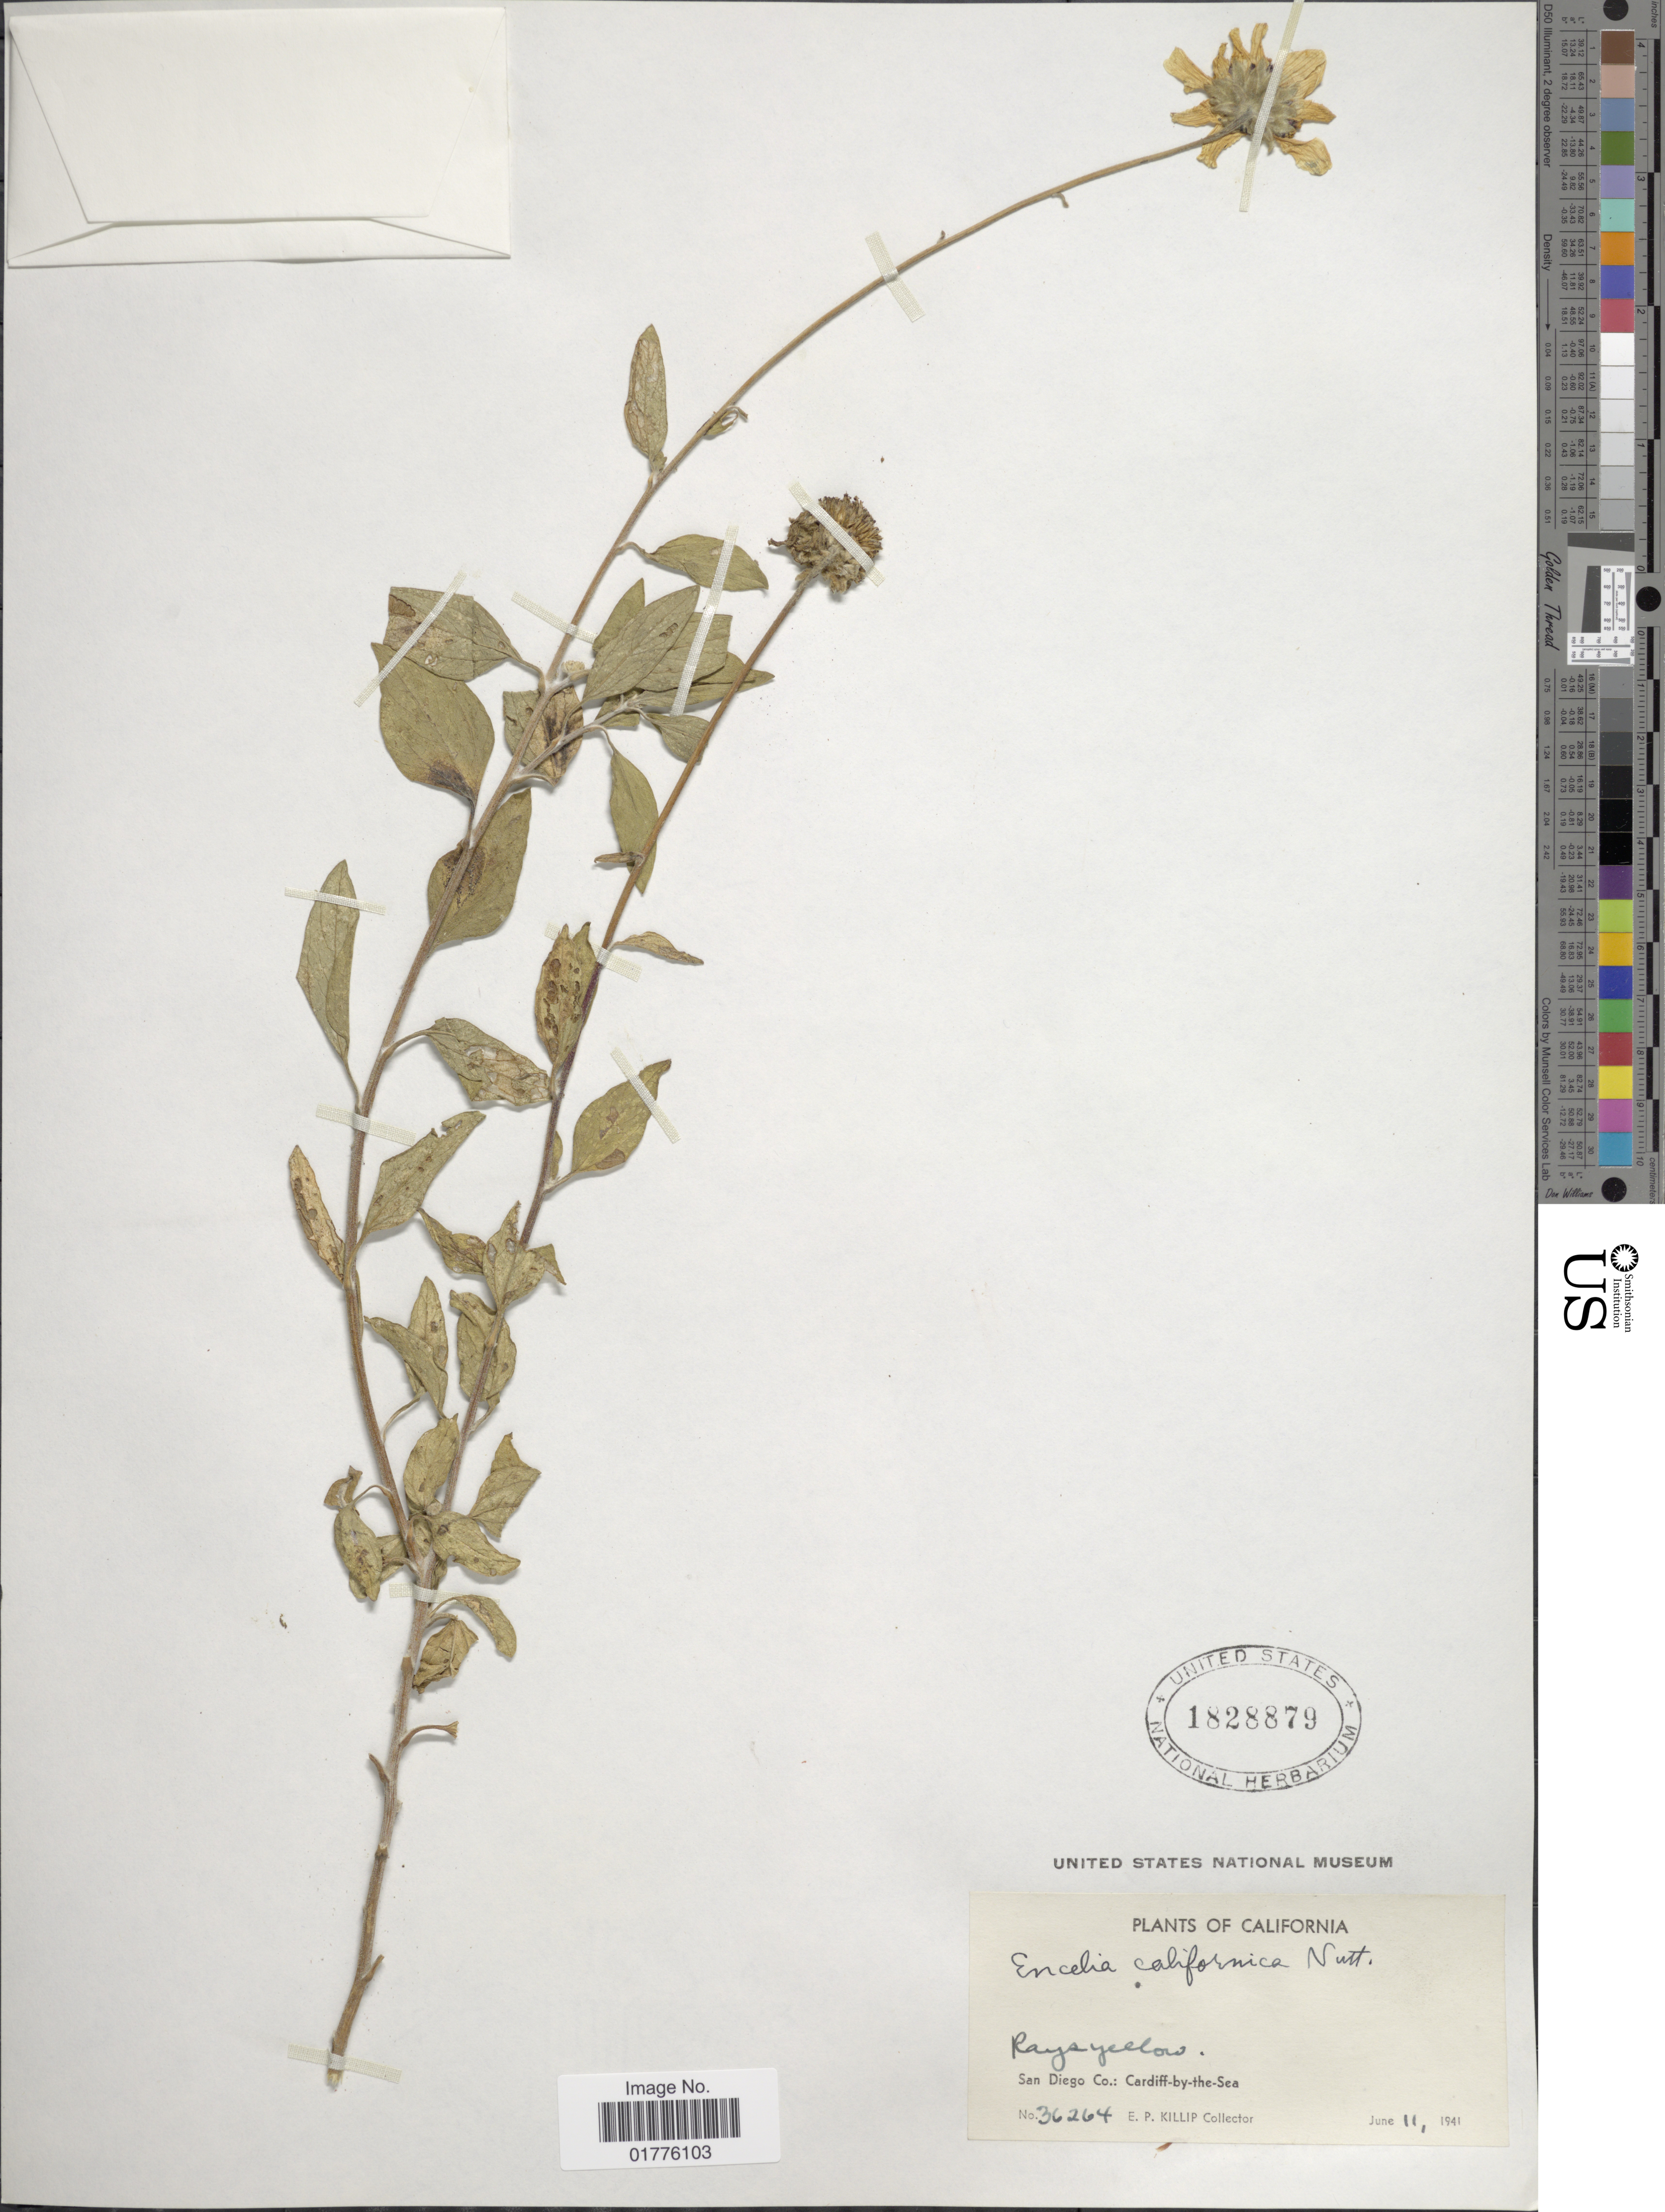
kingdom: Plantae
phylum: Tracheophyta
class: Magnoliopsida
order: Asterales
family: Asteraceae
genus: Encelia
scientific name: Encelia californica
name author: Nutt.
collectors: E. P. Killip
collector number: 36264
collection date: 1841-06-11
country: United States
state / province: California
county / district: San Diego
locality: San Diego Co.: Cardiff-by-the-Sea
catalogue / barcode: US 1828879